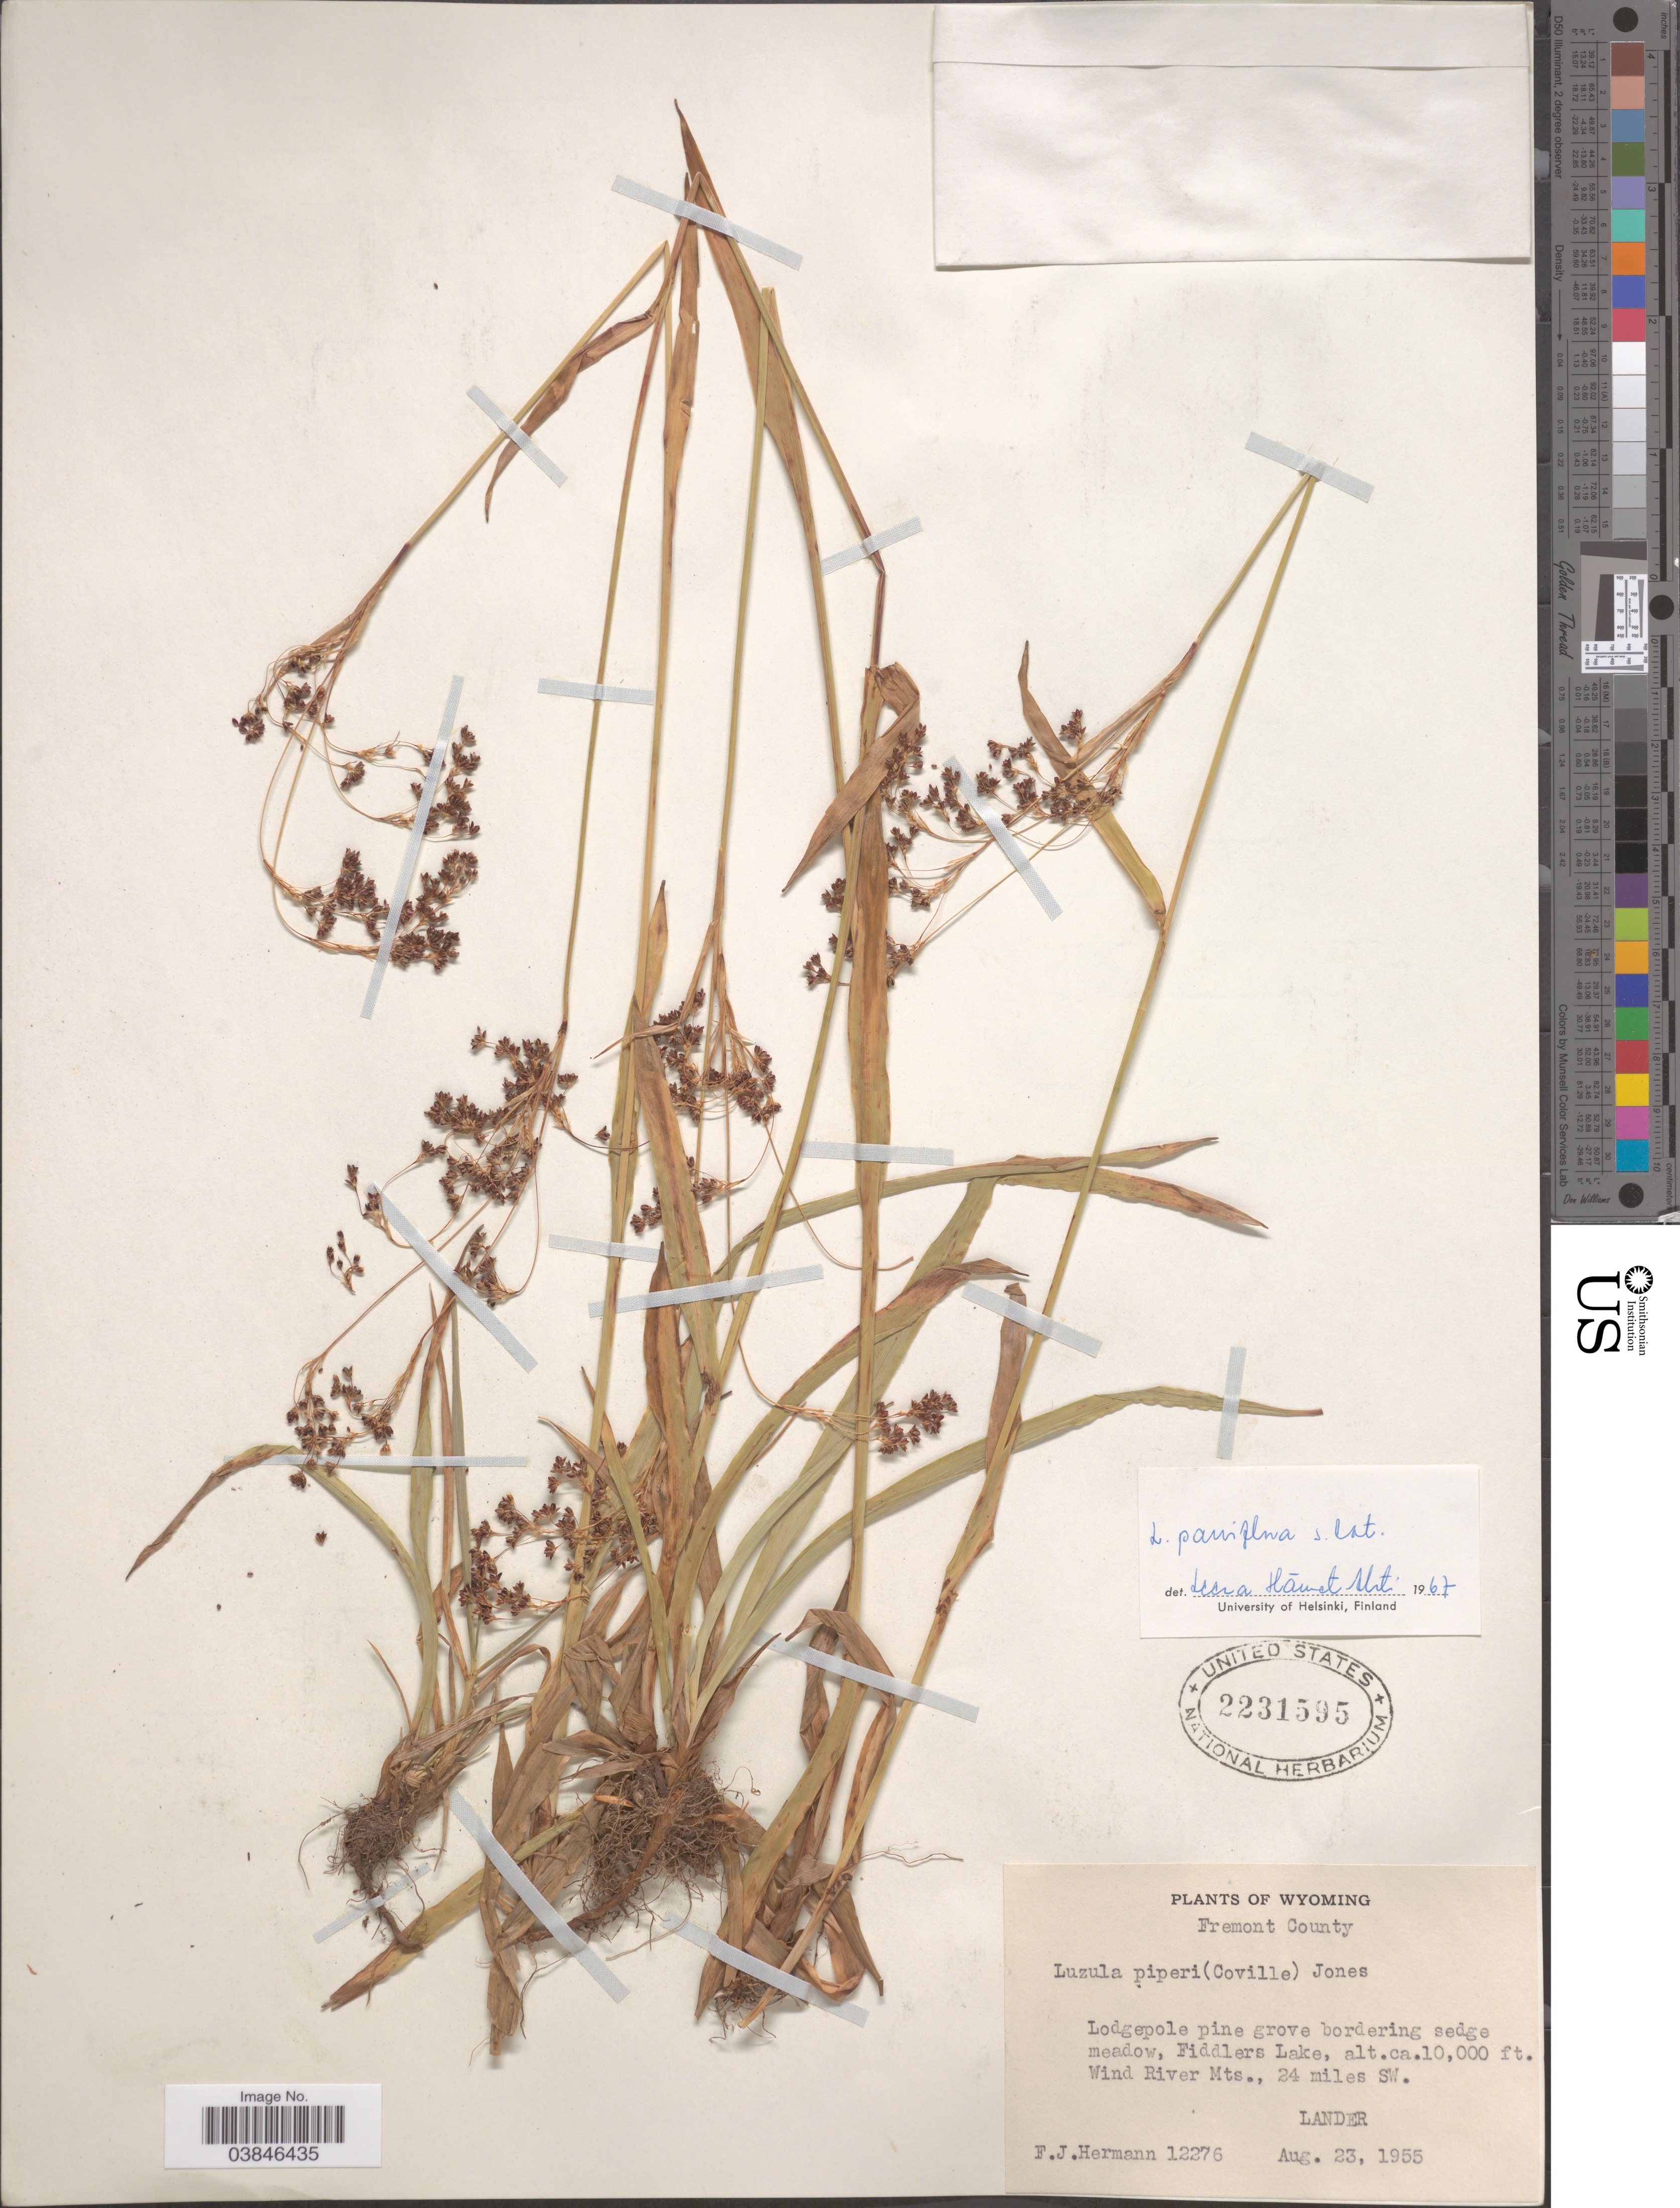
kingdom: Plantae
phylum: Tracheophyta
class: Liliopsida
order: Poales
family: Juncaceae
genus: Luzula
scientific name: Luzula parviflora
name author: (Ehrh.) Desv.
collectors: F. J. Hermann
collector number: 12276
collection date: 1955-08-23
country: United States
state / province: Wyoming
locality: Fremont County. Lodgepole pine grove bordering sedge meadow, Fiddlers Lake, Wind River Mts., 24 miles SW. Lander.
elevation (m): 3048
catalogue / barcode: US 2231595